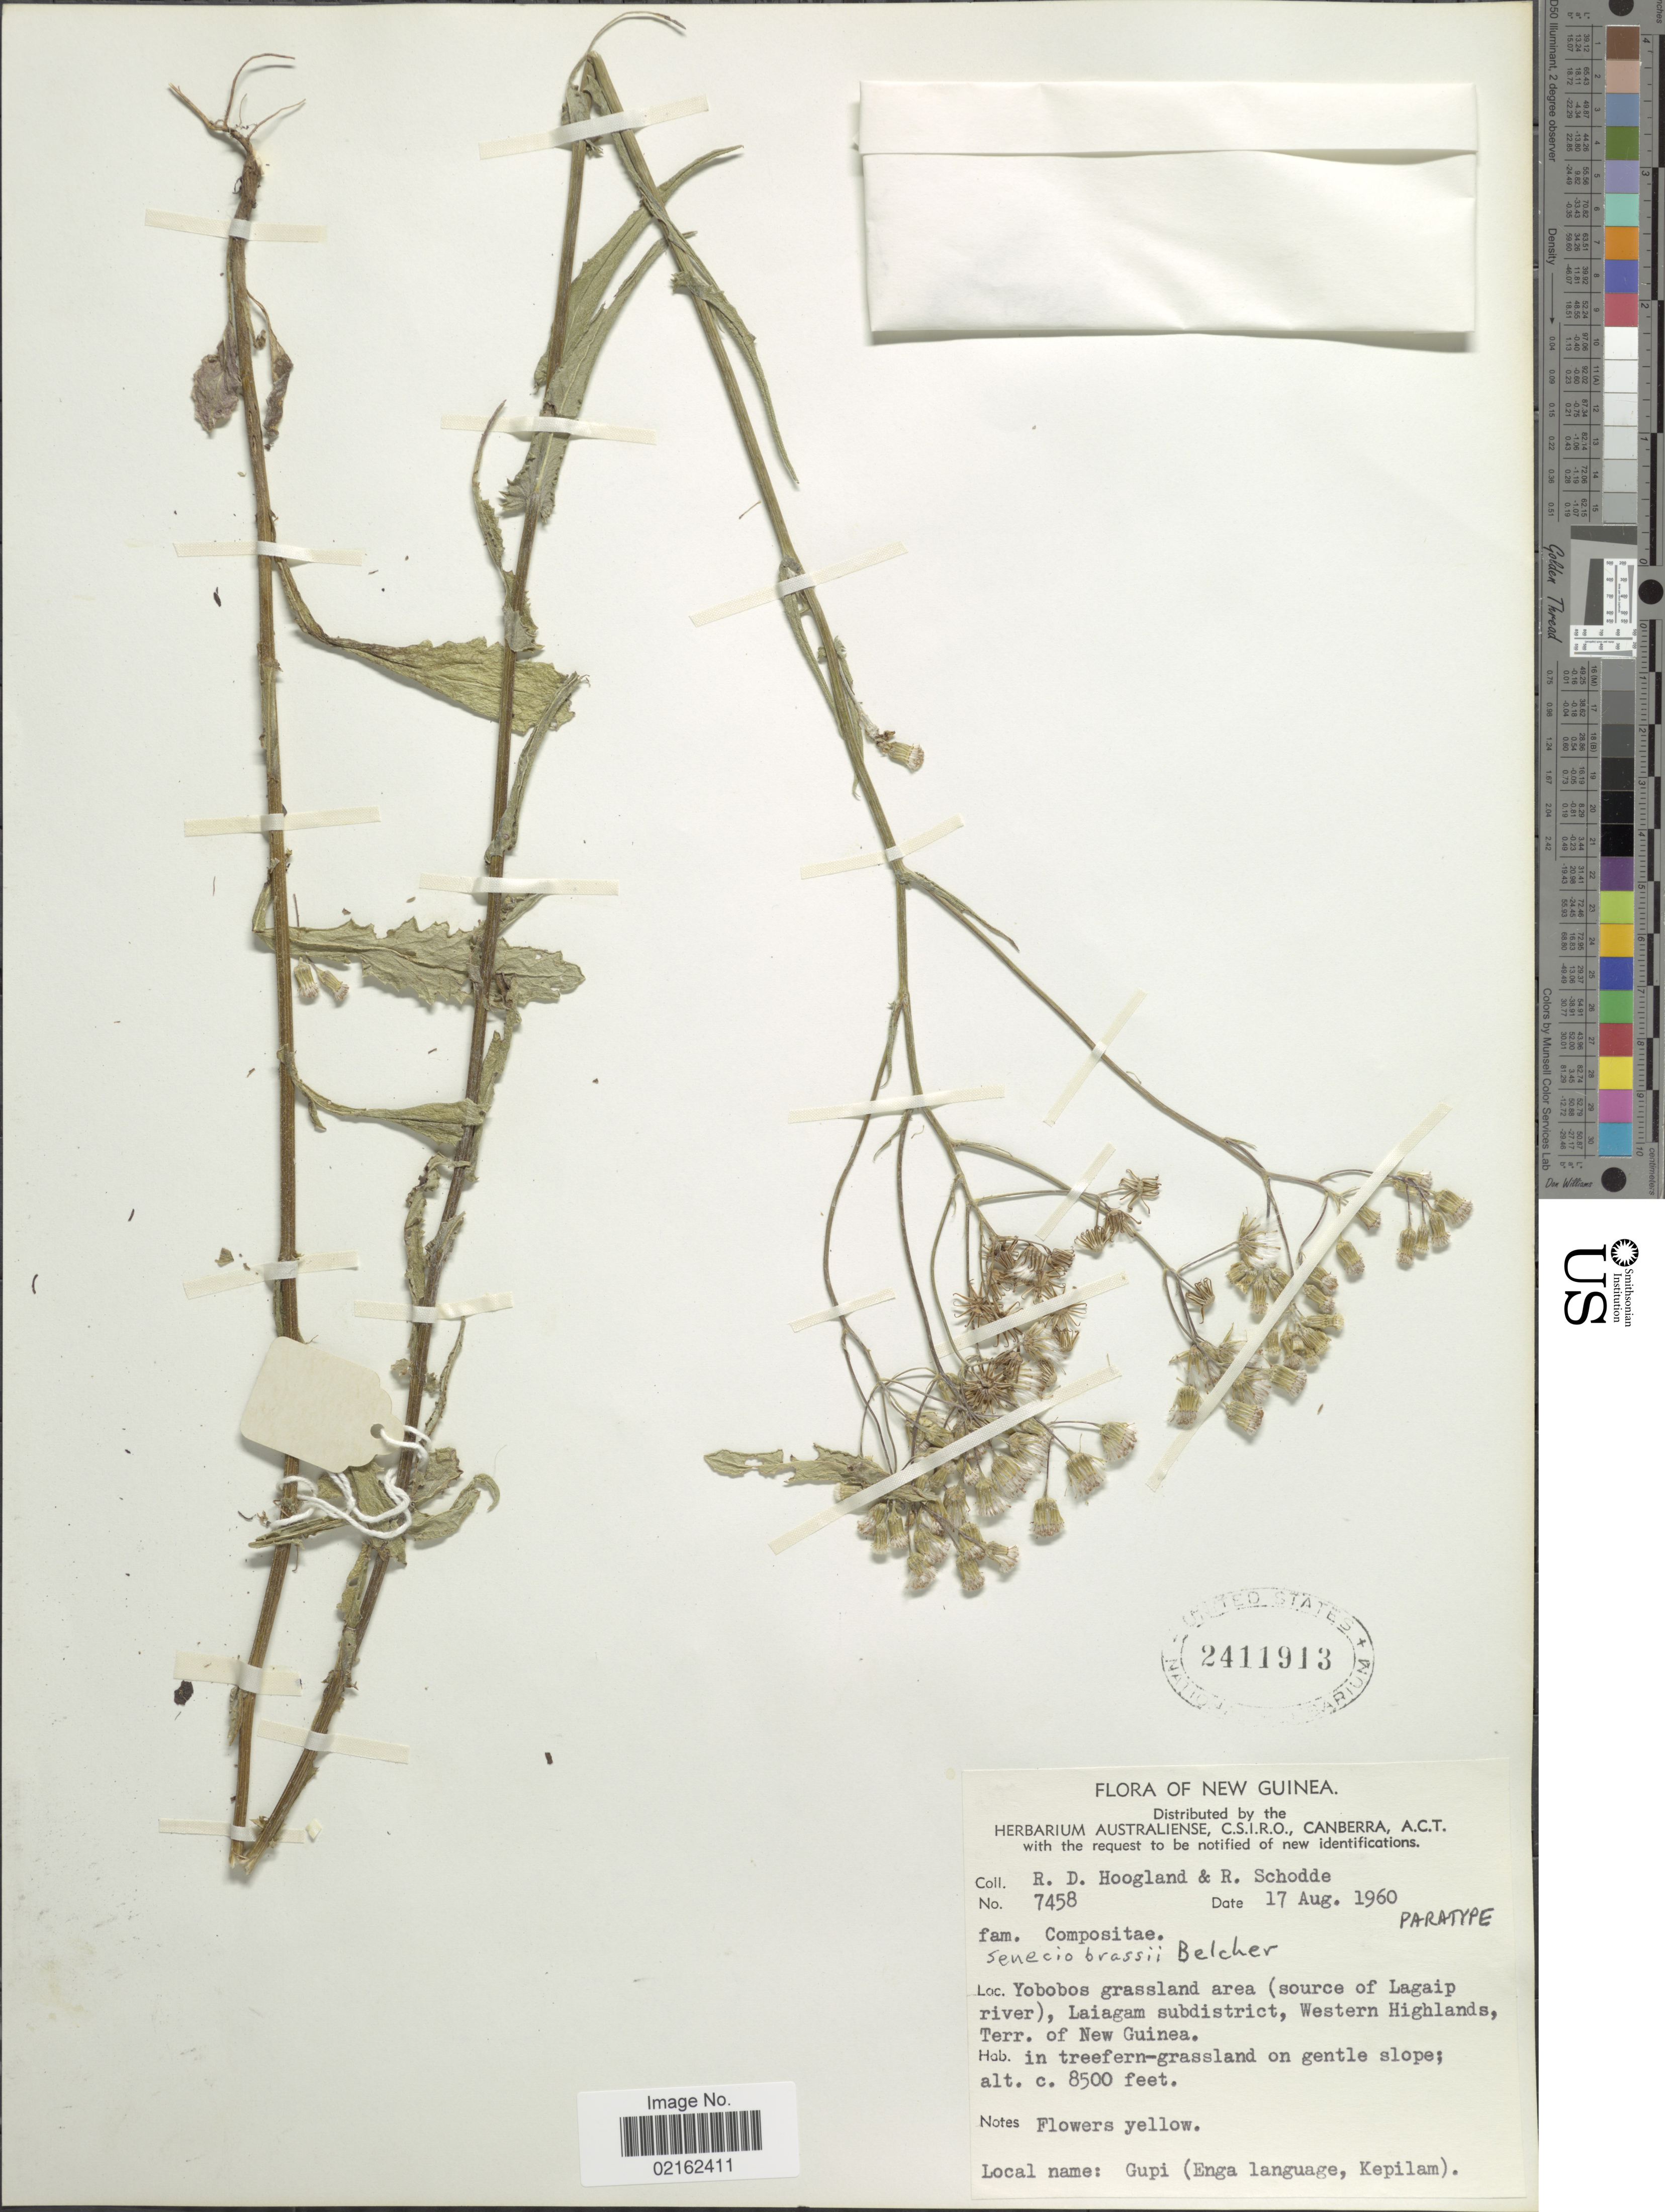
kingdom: Plantae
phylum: Tracheophyta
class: Magnoliopsida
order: Asterales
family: Asteraceae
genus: Senecio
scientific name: Senecio brassii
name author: Belcher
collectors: R. D. Hoogland & R. Schodde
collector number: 7458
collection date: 1960-08-17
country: Papua New Guinea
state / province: Western Highlands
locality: New Guinea, Yobobos grassland area (source of Lagaip river), Laiagam subdistrict), Terr. of New Guinea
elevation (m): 2591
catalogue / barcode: US 2411913